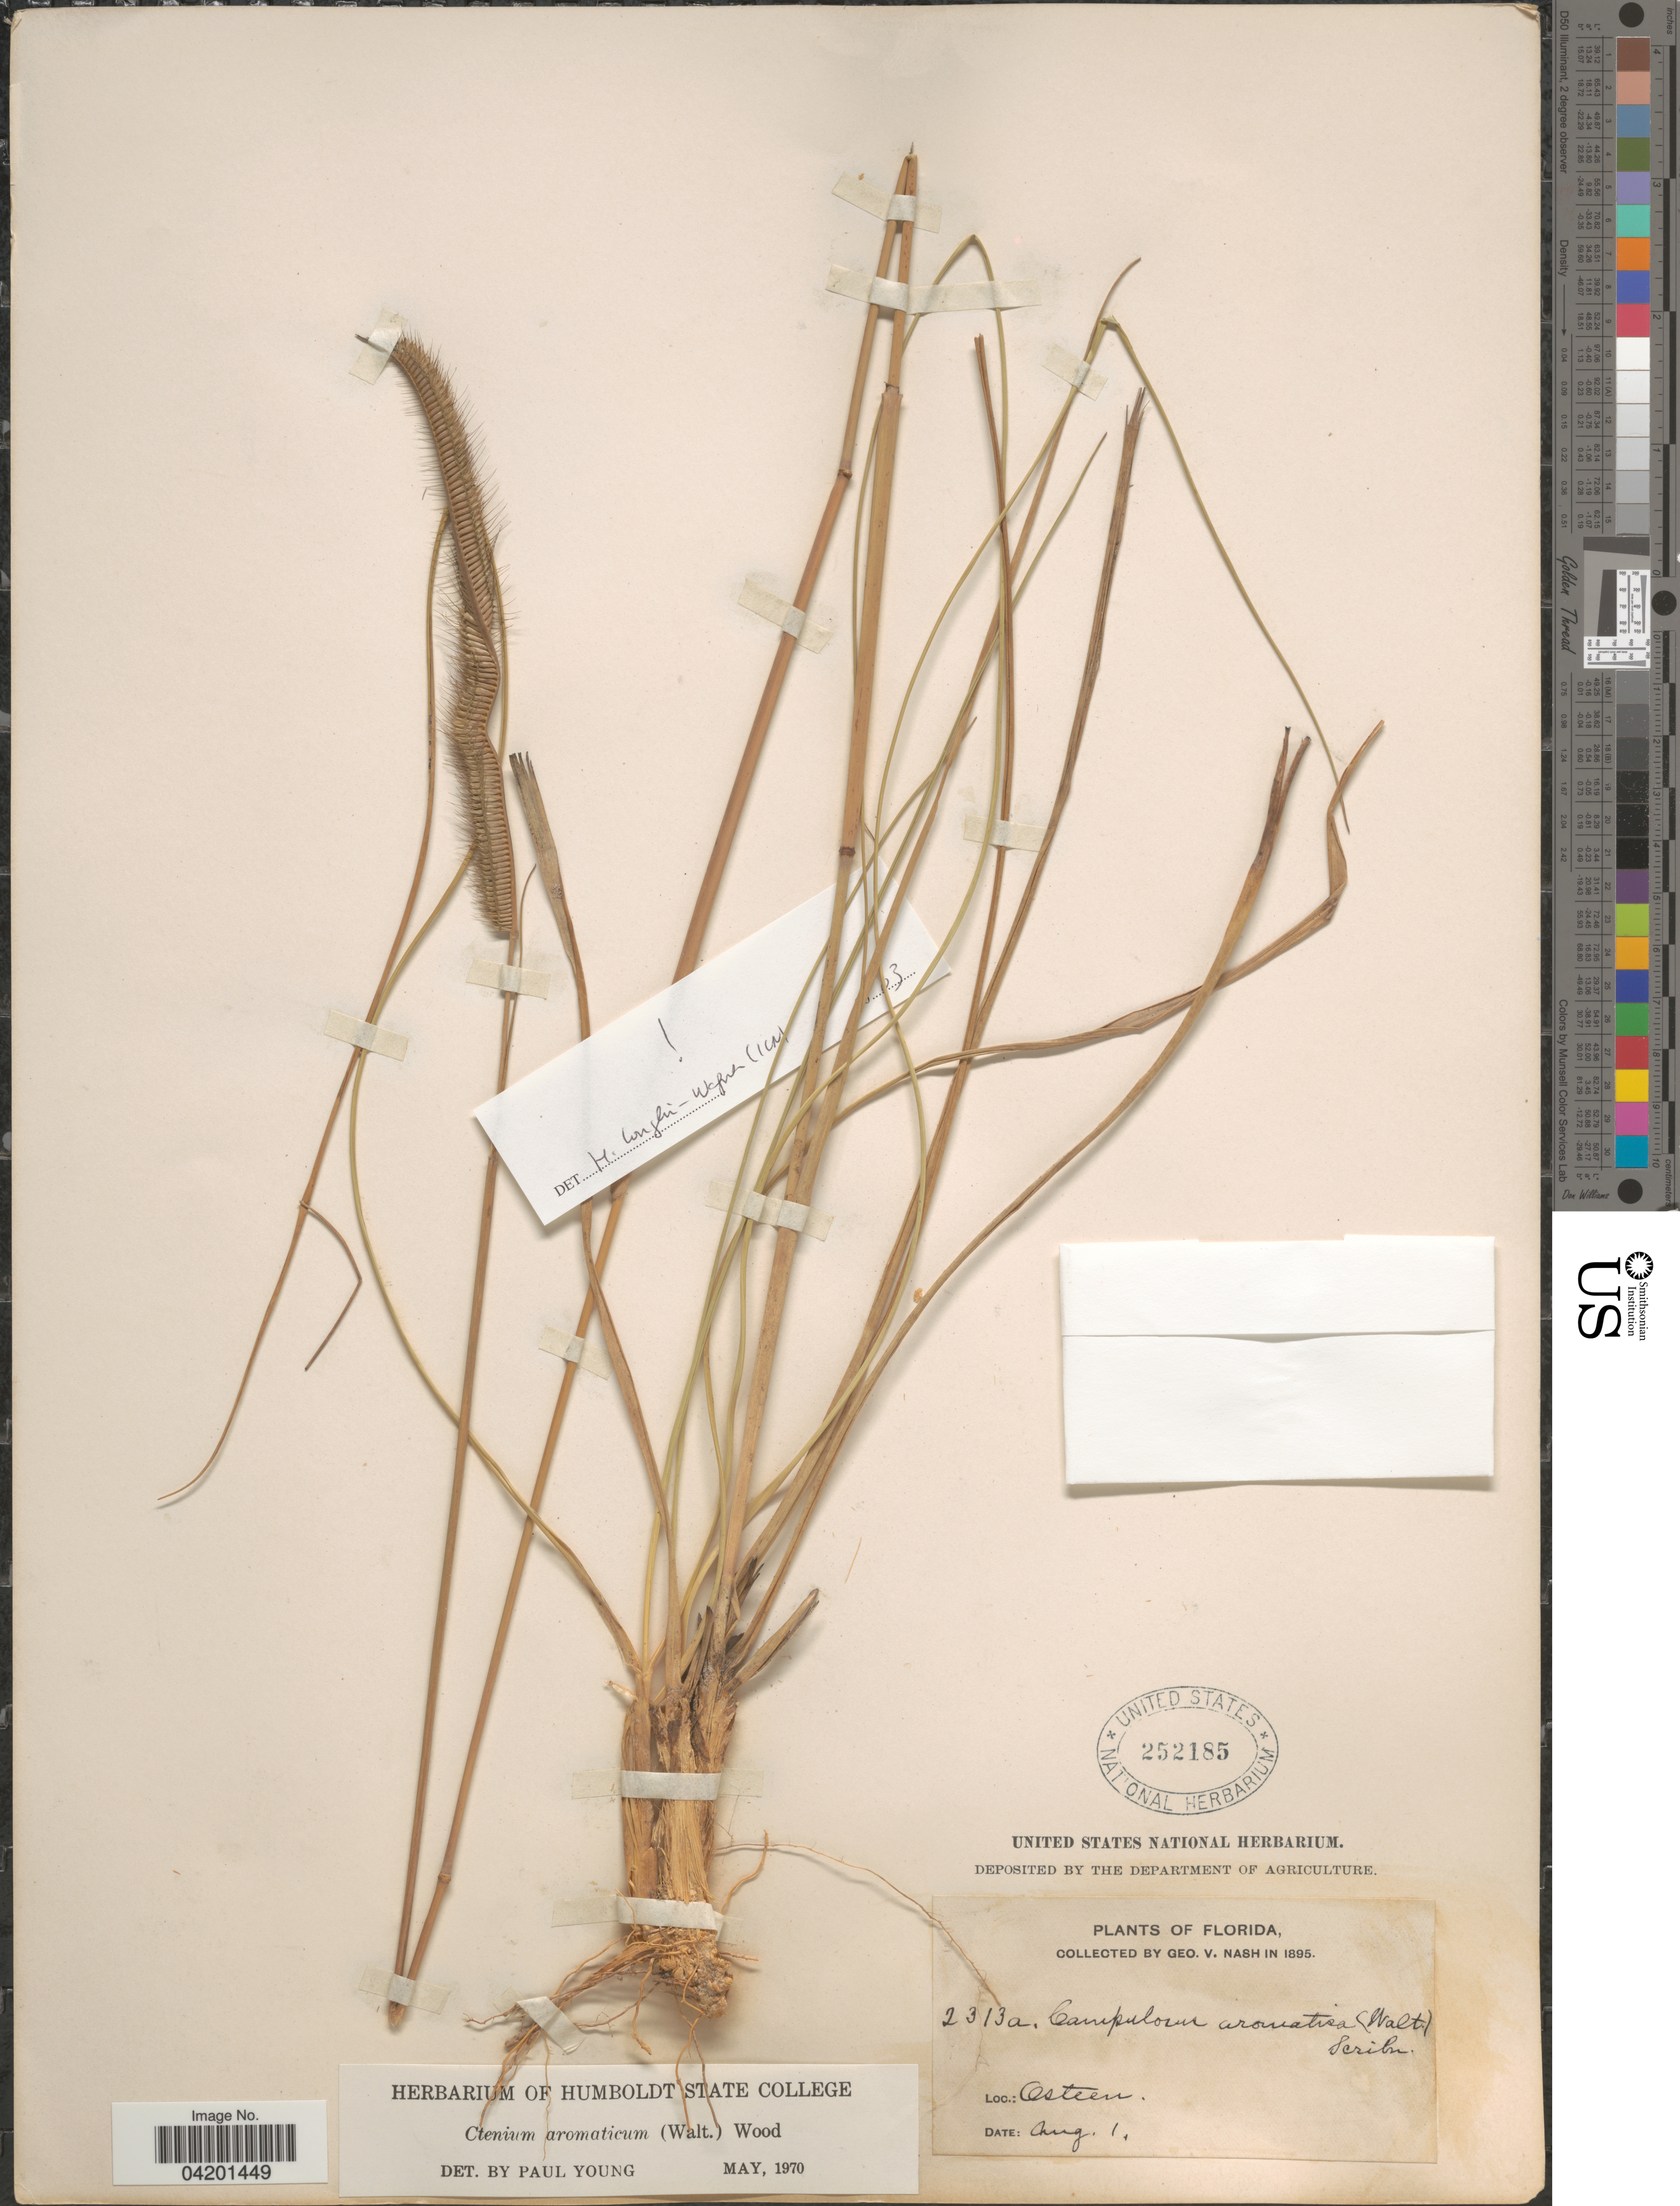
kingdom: Plantae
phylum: Tracheophyta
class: Liliopsida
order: Poales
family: Poaceae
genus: Ctenium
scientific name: Ctenium aromaticum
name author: (Walter) Alph. Wood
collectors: G. V. Nash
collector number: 2313a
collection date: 1895-08-01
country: United States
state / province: Florida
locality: Osteen.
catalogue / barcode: US 252185